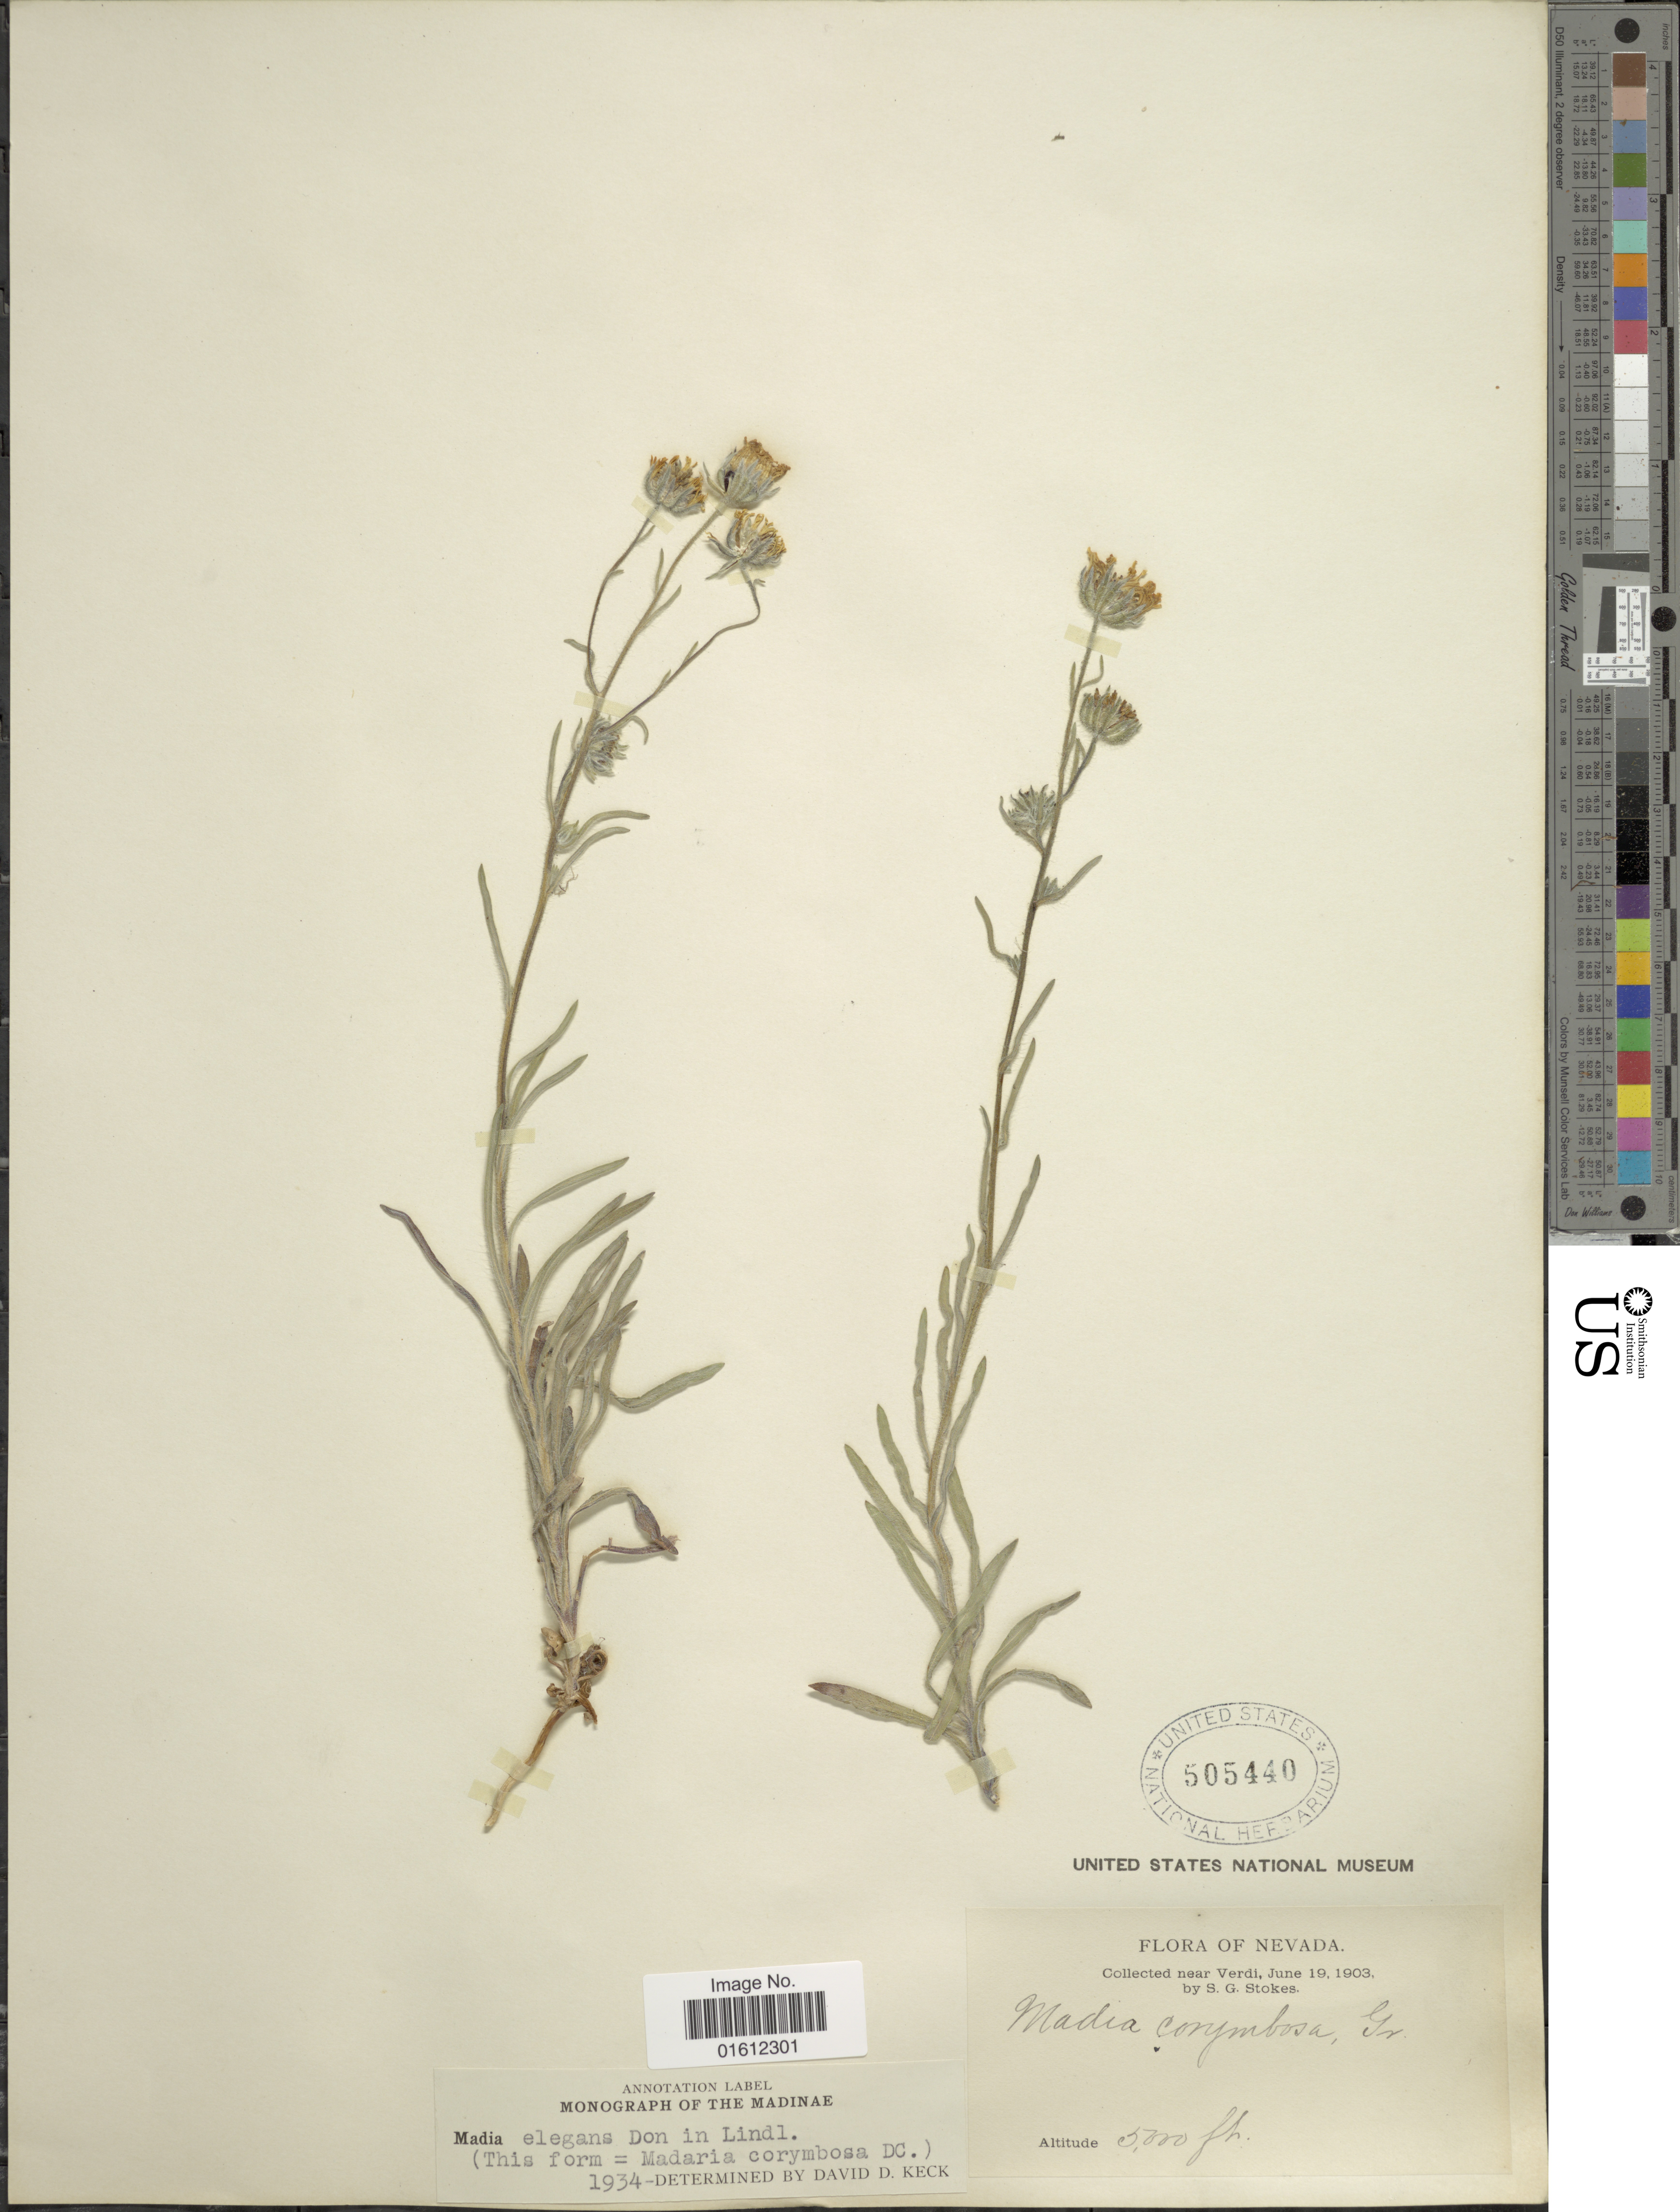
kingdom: Plantae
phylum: Tracheophyta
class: Magnoliopsida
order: Asterales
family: Asteraceae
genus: Madia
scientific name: Madia elegans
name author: D. Don ex Lindl.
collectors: S. G. Stokes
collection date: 1903-06-19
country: United States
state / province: Nevada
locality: Near Verdi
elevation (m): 1524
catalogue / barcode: US 505440